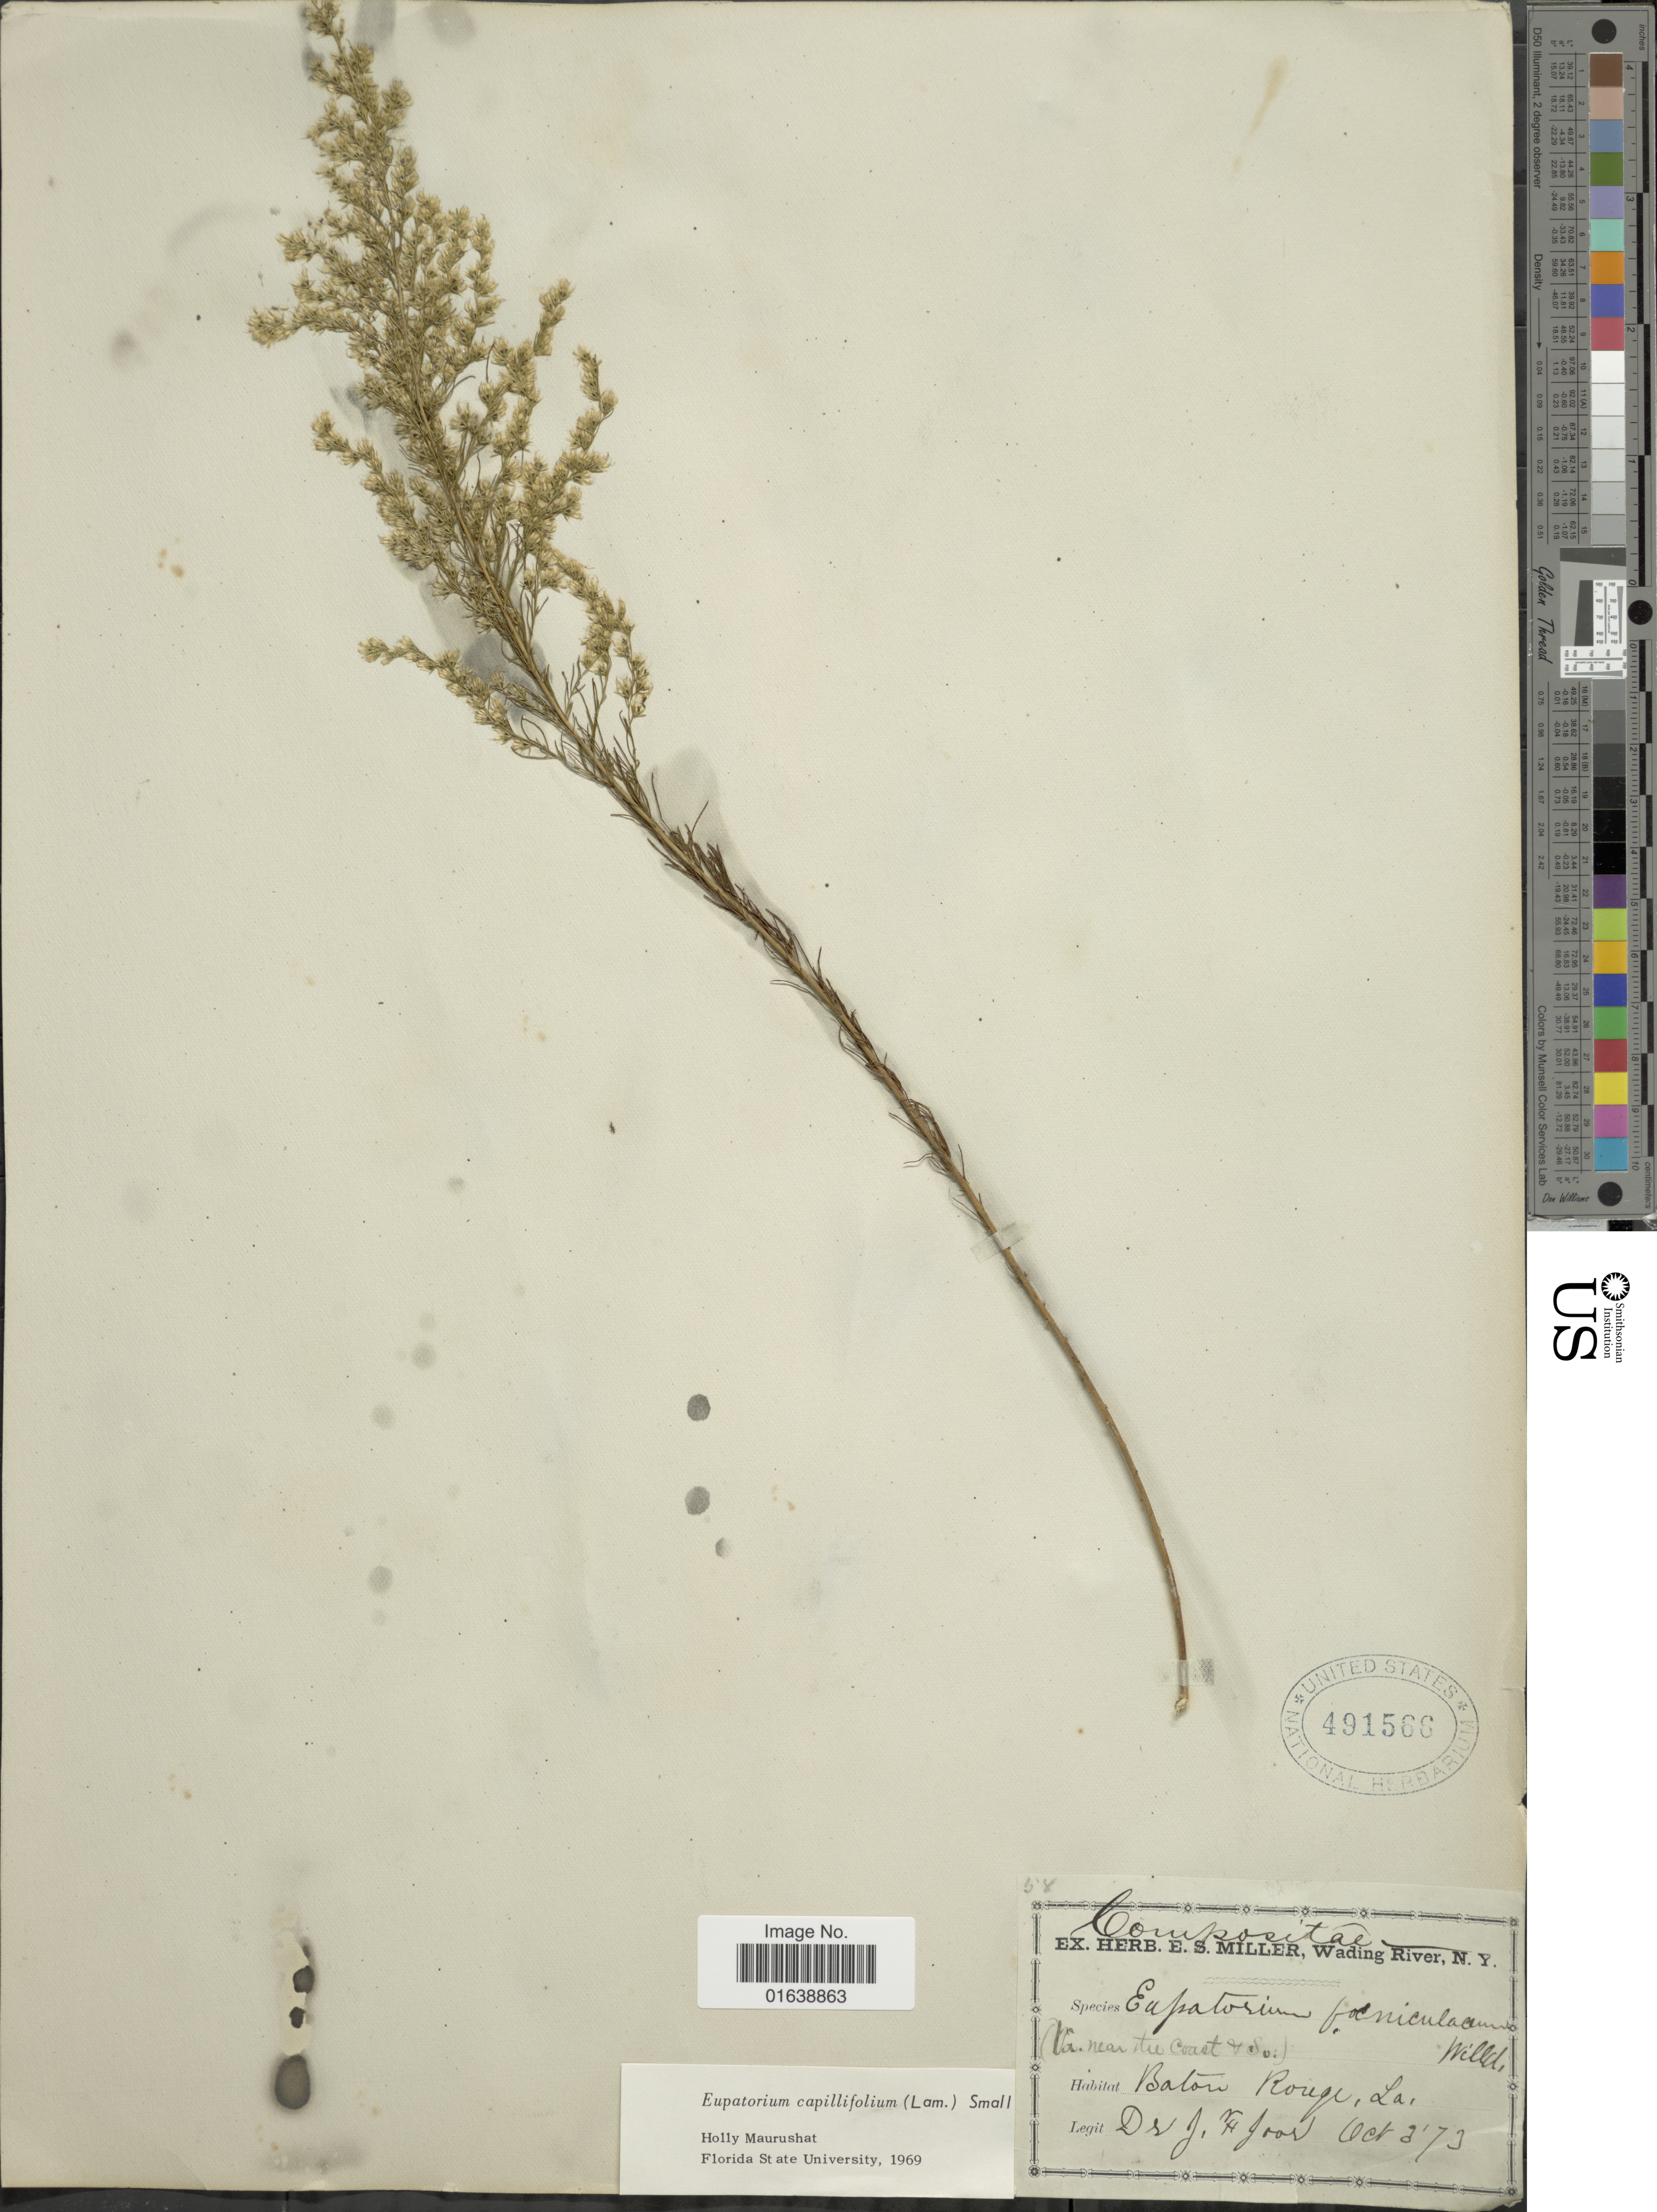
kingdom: Plantae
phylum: Tracheophyta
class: Magnoliopsida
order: Asterales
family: Asteraceae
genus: Eupatorium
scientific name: Eupatorium capillifolium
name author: (Lam.) Small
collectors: J. F. Joor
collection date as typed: Transcribed d/m/y: 3/10/73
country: United States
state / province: Louisiana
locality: Baton Rouge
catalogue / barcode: US 491566